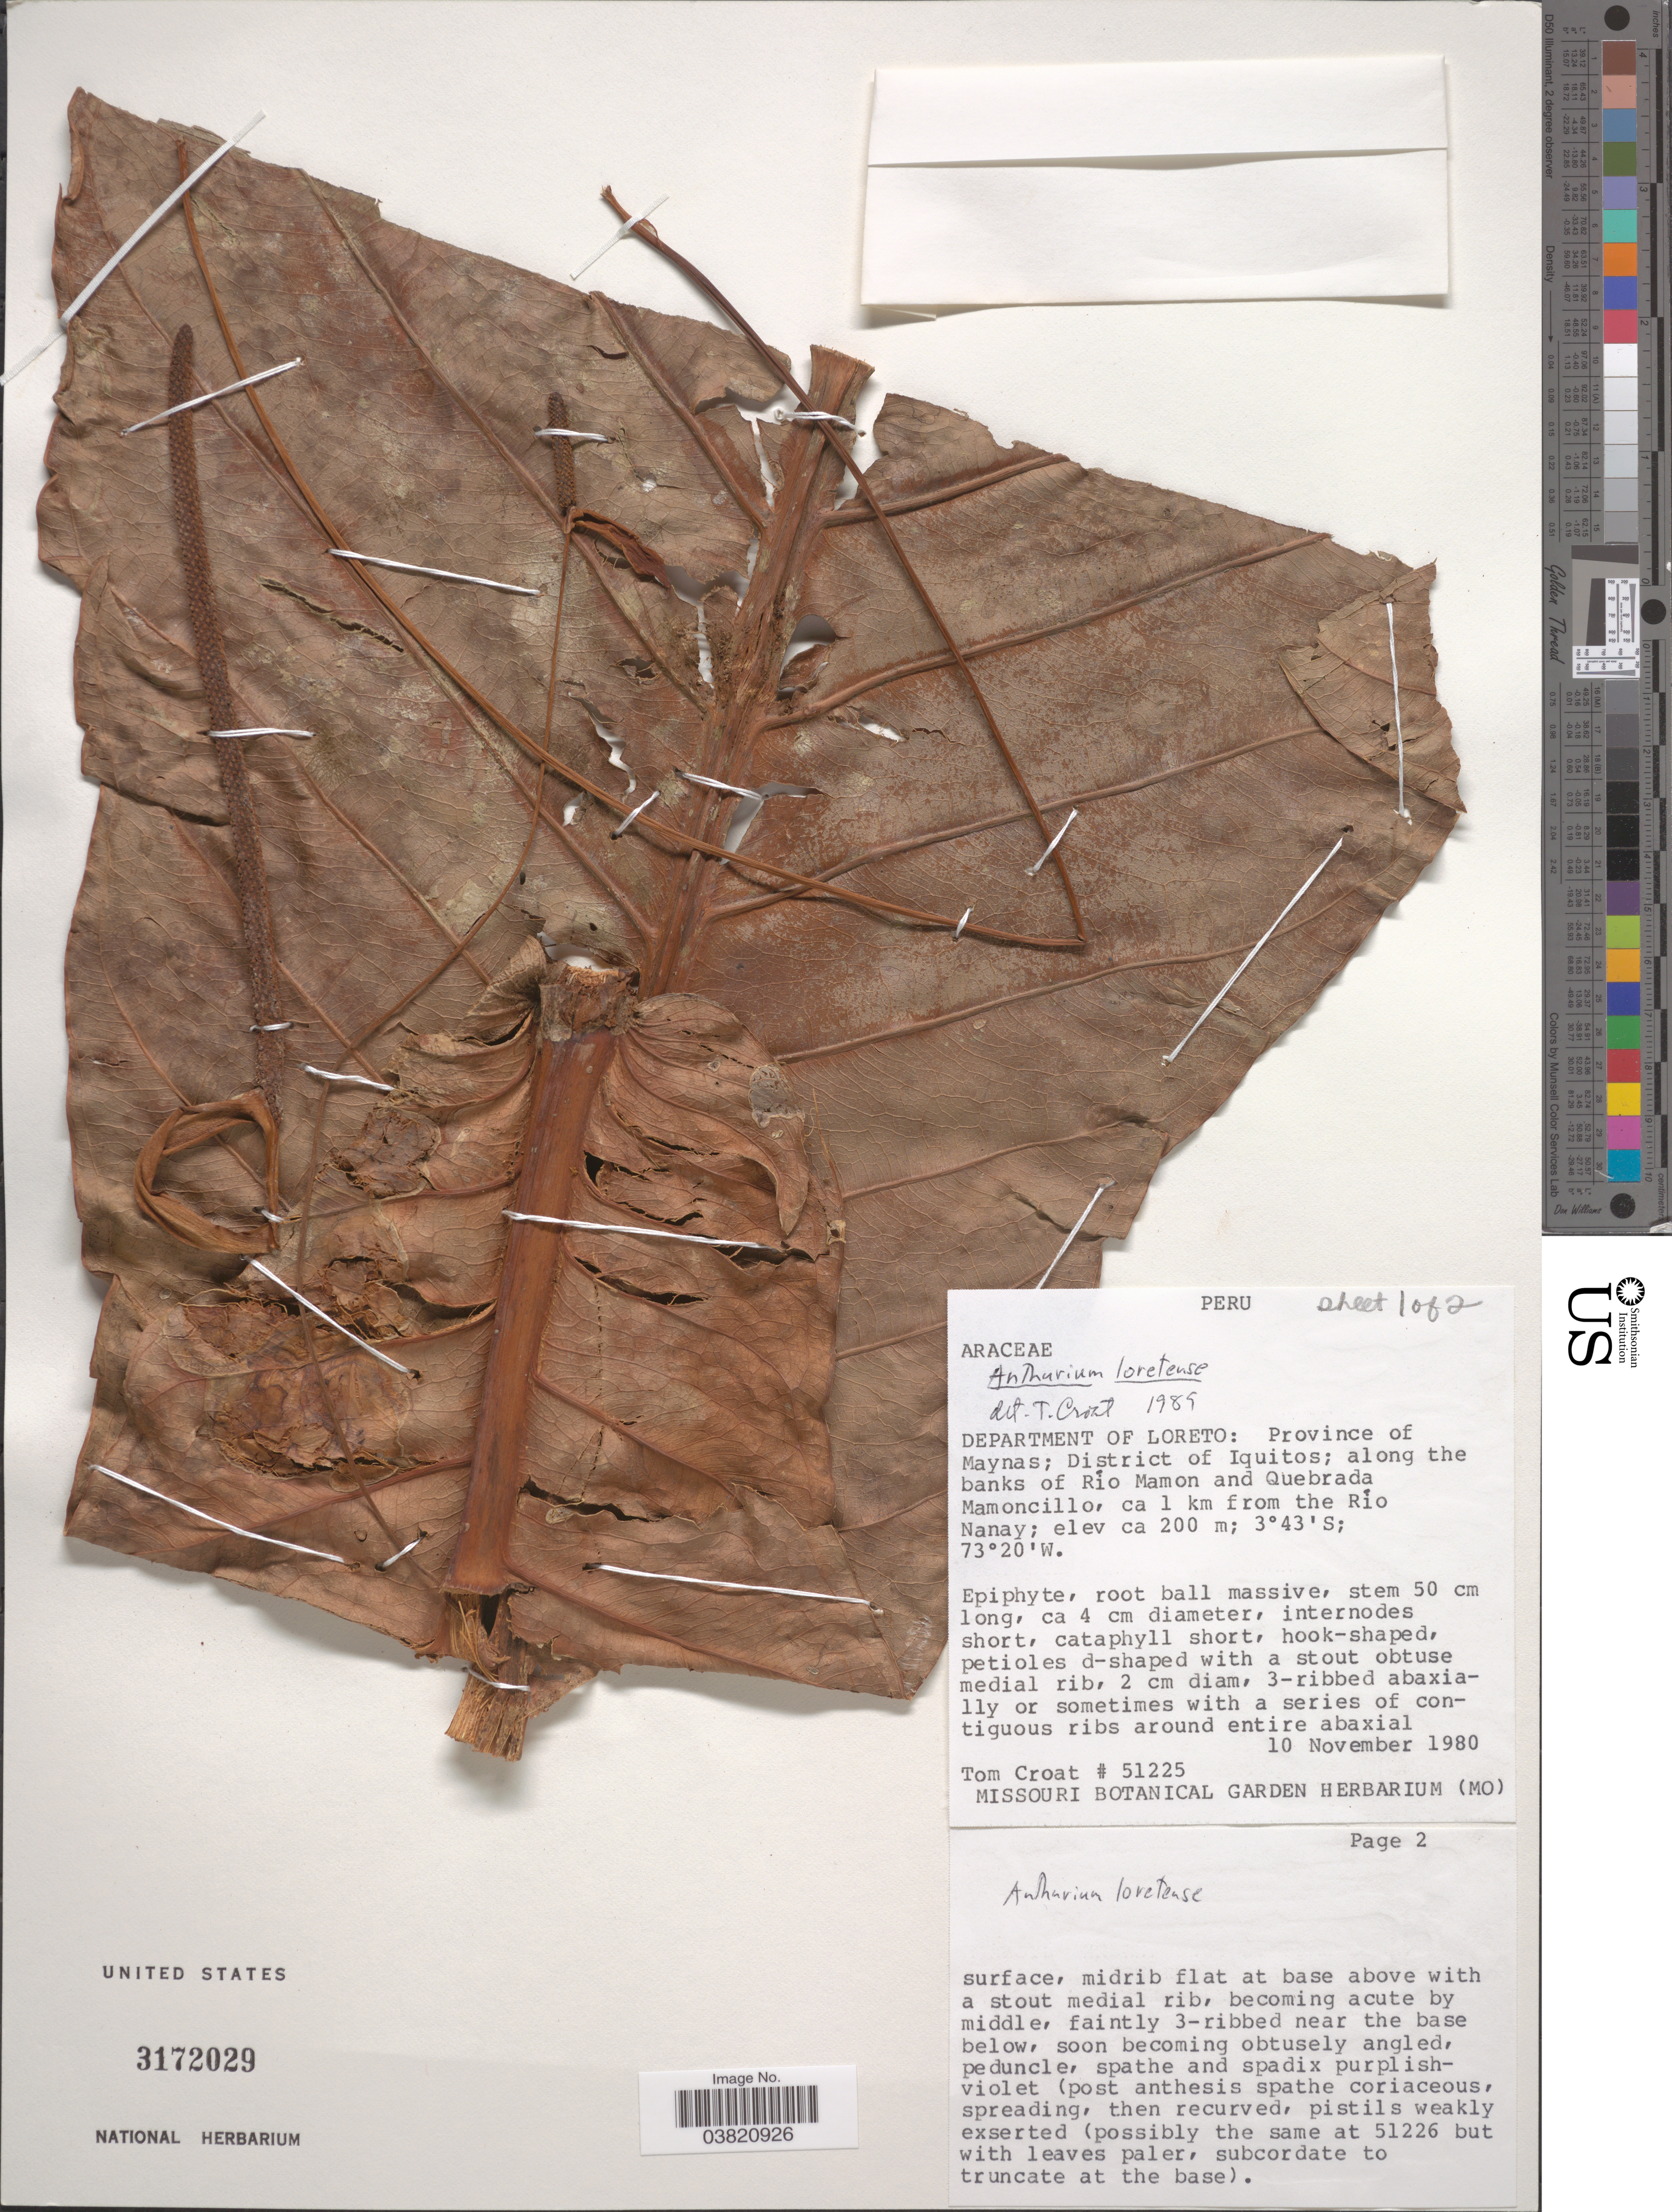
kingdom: Plantae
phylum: Tracheophyta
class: Liliopsida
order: Alismatales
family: Araceae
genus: Anthurium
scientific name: Anthurium loretense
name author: Croat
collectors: T. B. Croat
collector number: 51225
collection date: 1980-11-10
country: Peru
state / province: Loreto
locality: Department of Loreto: Province of Maynas; District of Iquitos; along the banks of Río Mamon and Quebrada Mamoncillo, ca 1 km from the Río Nanay.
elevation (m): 200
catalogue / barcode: US 3172029